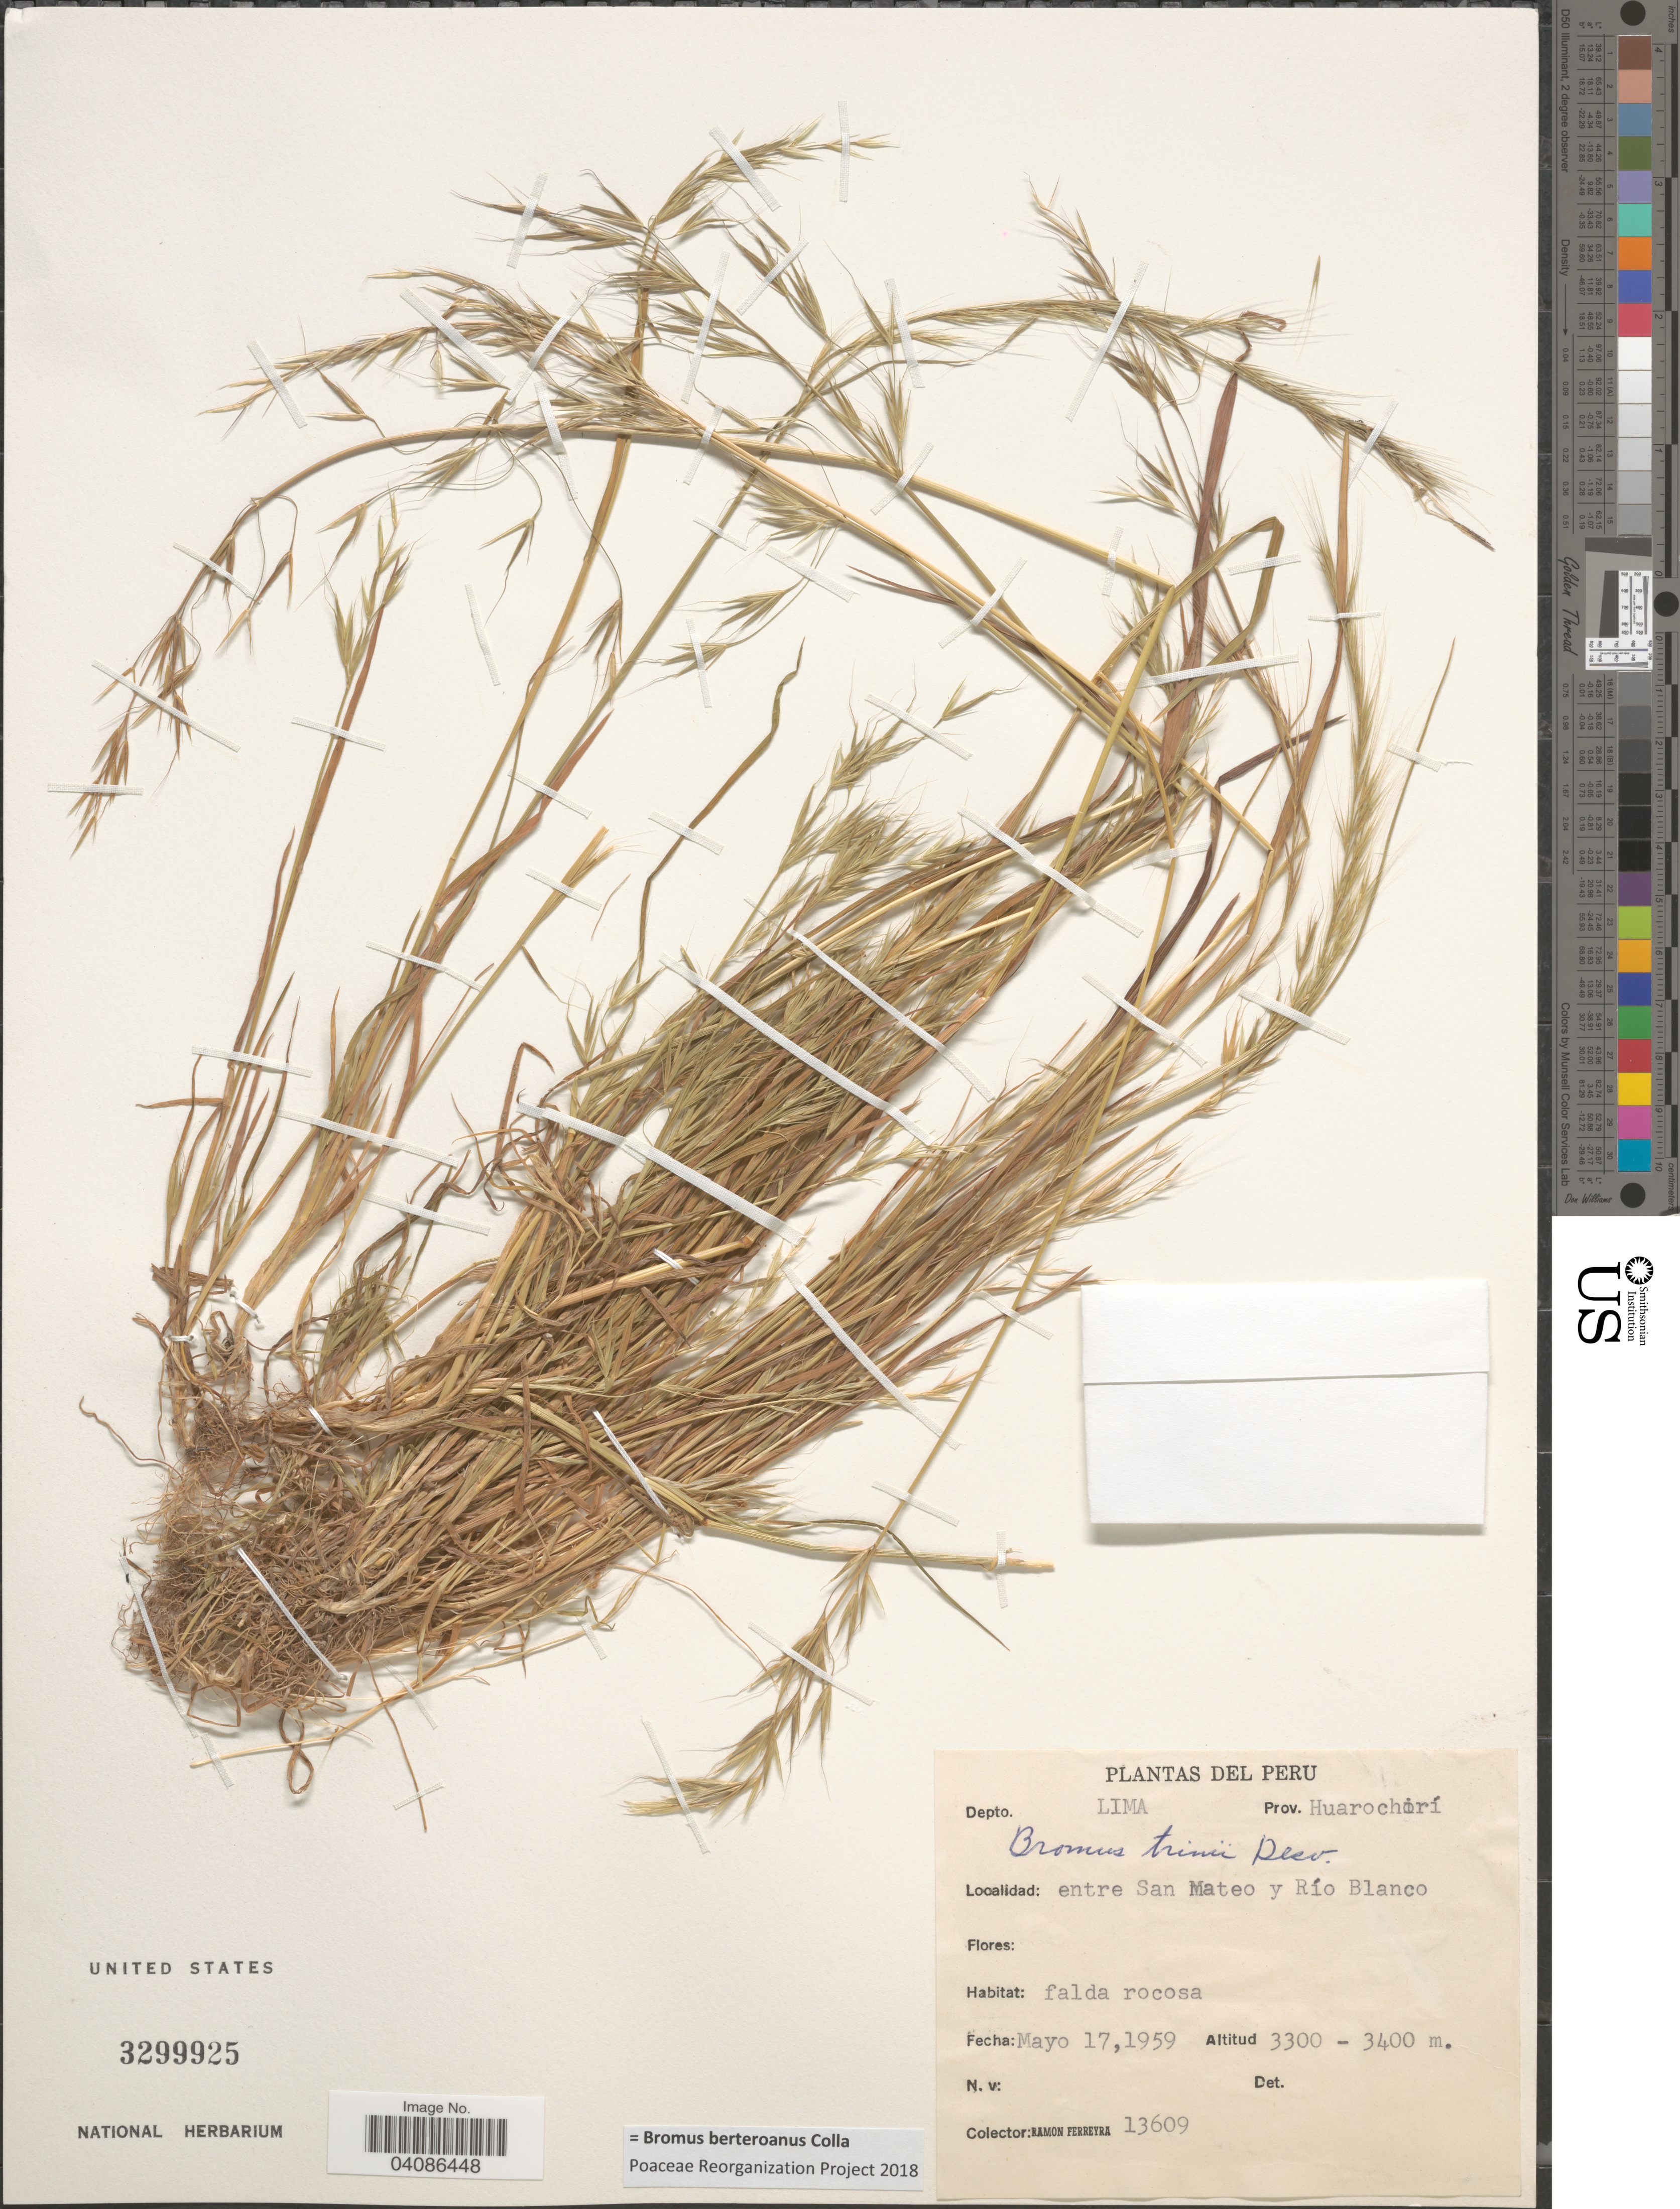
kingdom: Plantae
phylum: Tracheophyta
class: Liliopsida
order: Poales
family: Poaceae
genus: Bromus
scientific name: Bromus berteroanus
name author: Colla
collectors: R. A. Ferreyra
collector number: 13609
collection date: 1959-05-17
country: Peru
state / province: Lima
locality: Depto. Lima. Prov. Huarochirí. Entre San Mateo y Río Blanco.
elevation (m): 3300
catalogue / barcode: US 3299925